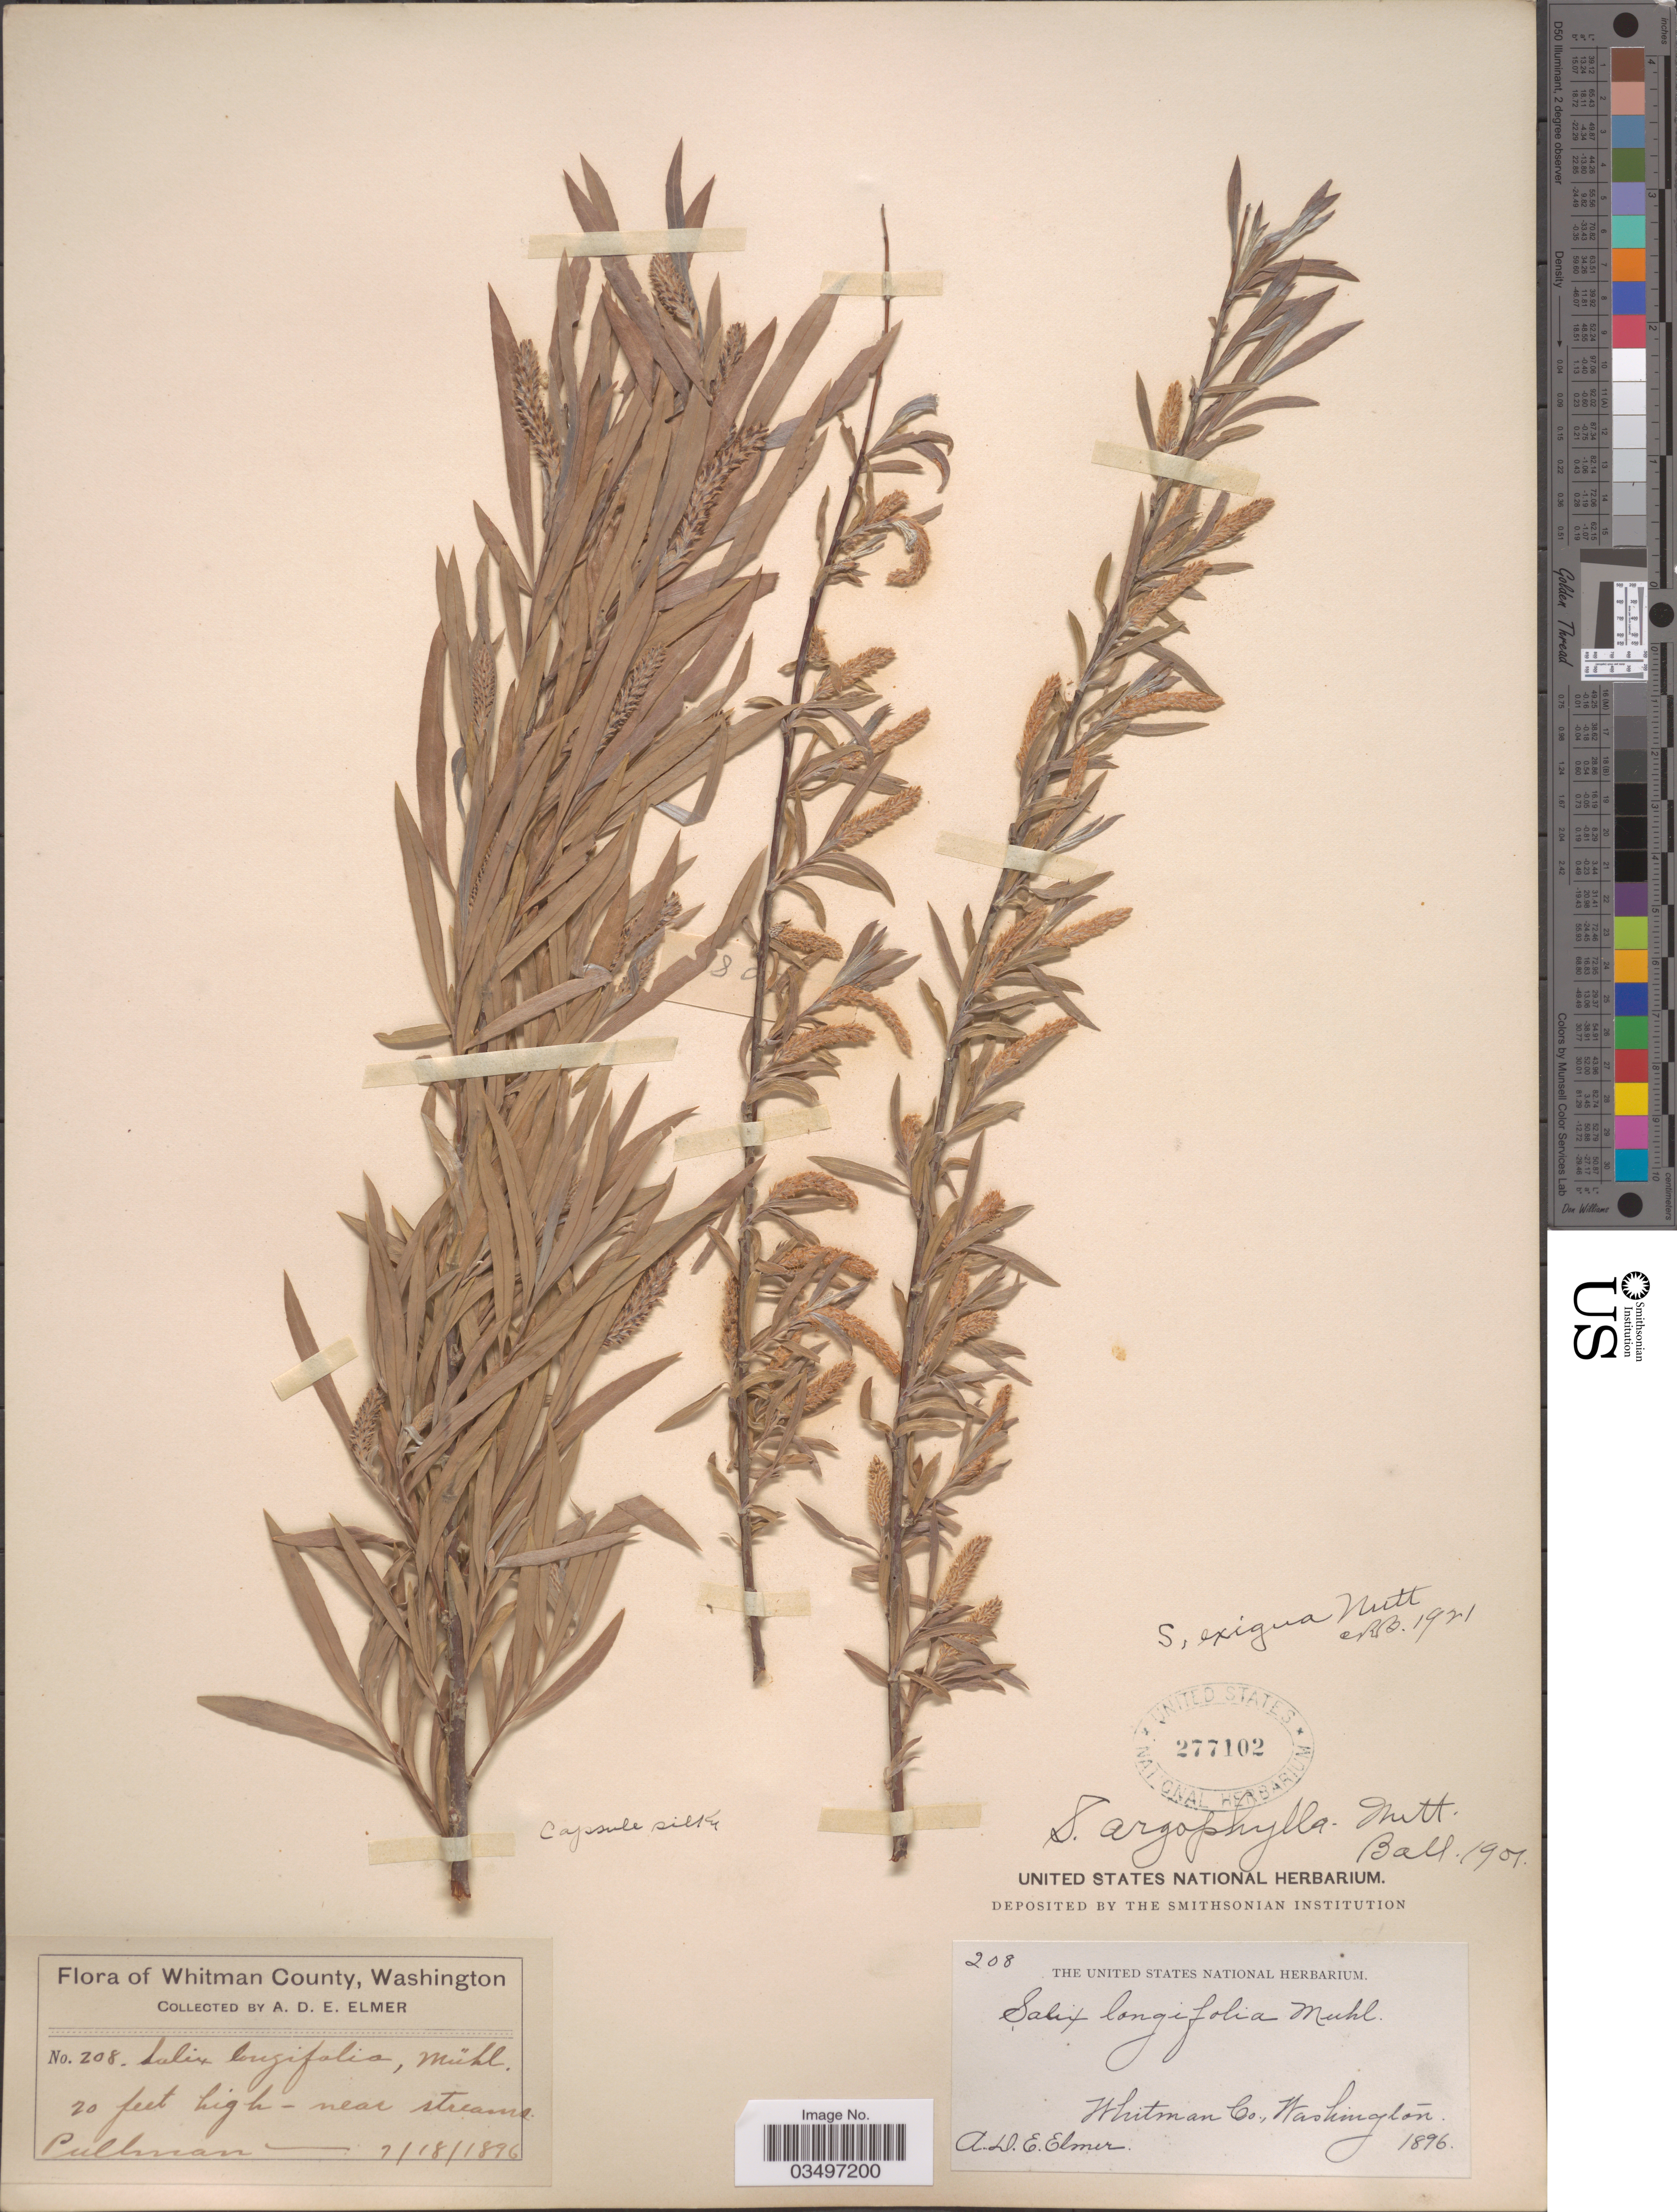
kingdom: Plantae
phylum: Tracheophyta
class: Magnoliopsida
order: Malpighiales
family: Salicaceae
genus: Salix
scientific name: Salix exigua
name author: Nutt.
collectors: A. D. E. Elmer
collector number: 208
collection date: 1896-07-18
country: United States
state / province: Washington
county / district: Whitman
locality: Whitman County, near streams Cullman.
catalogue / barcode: US 277102